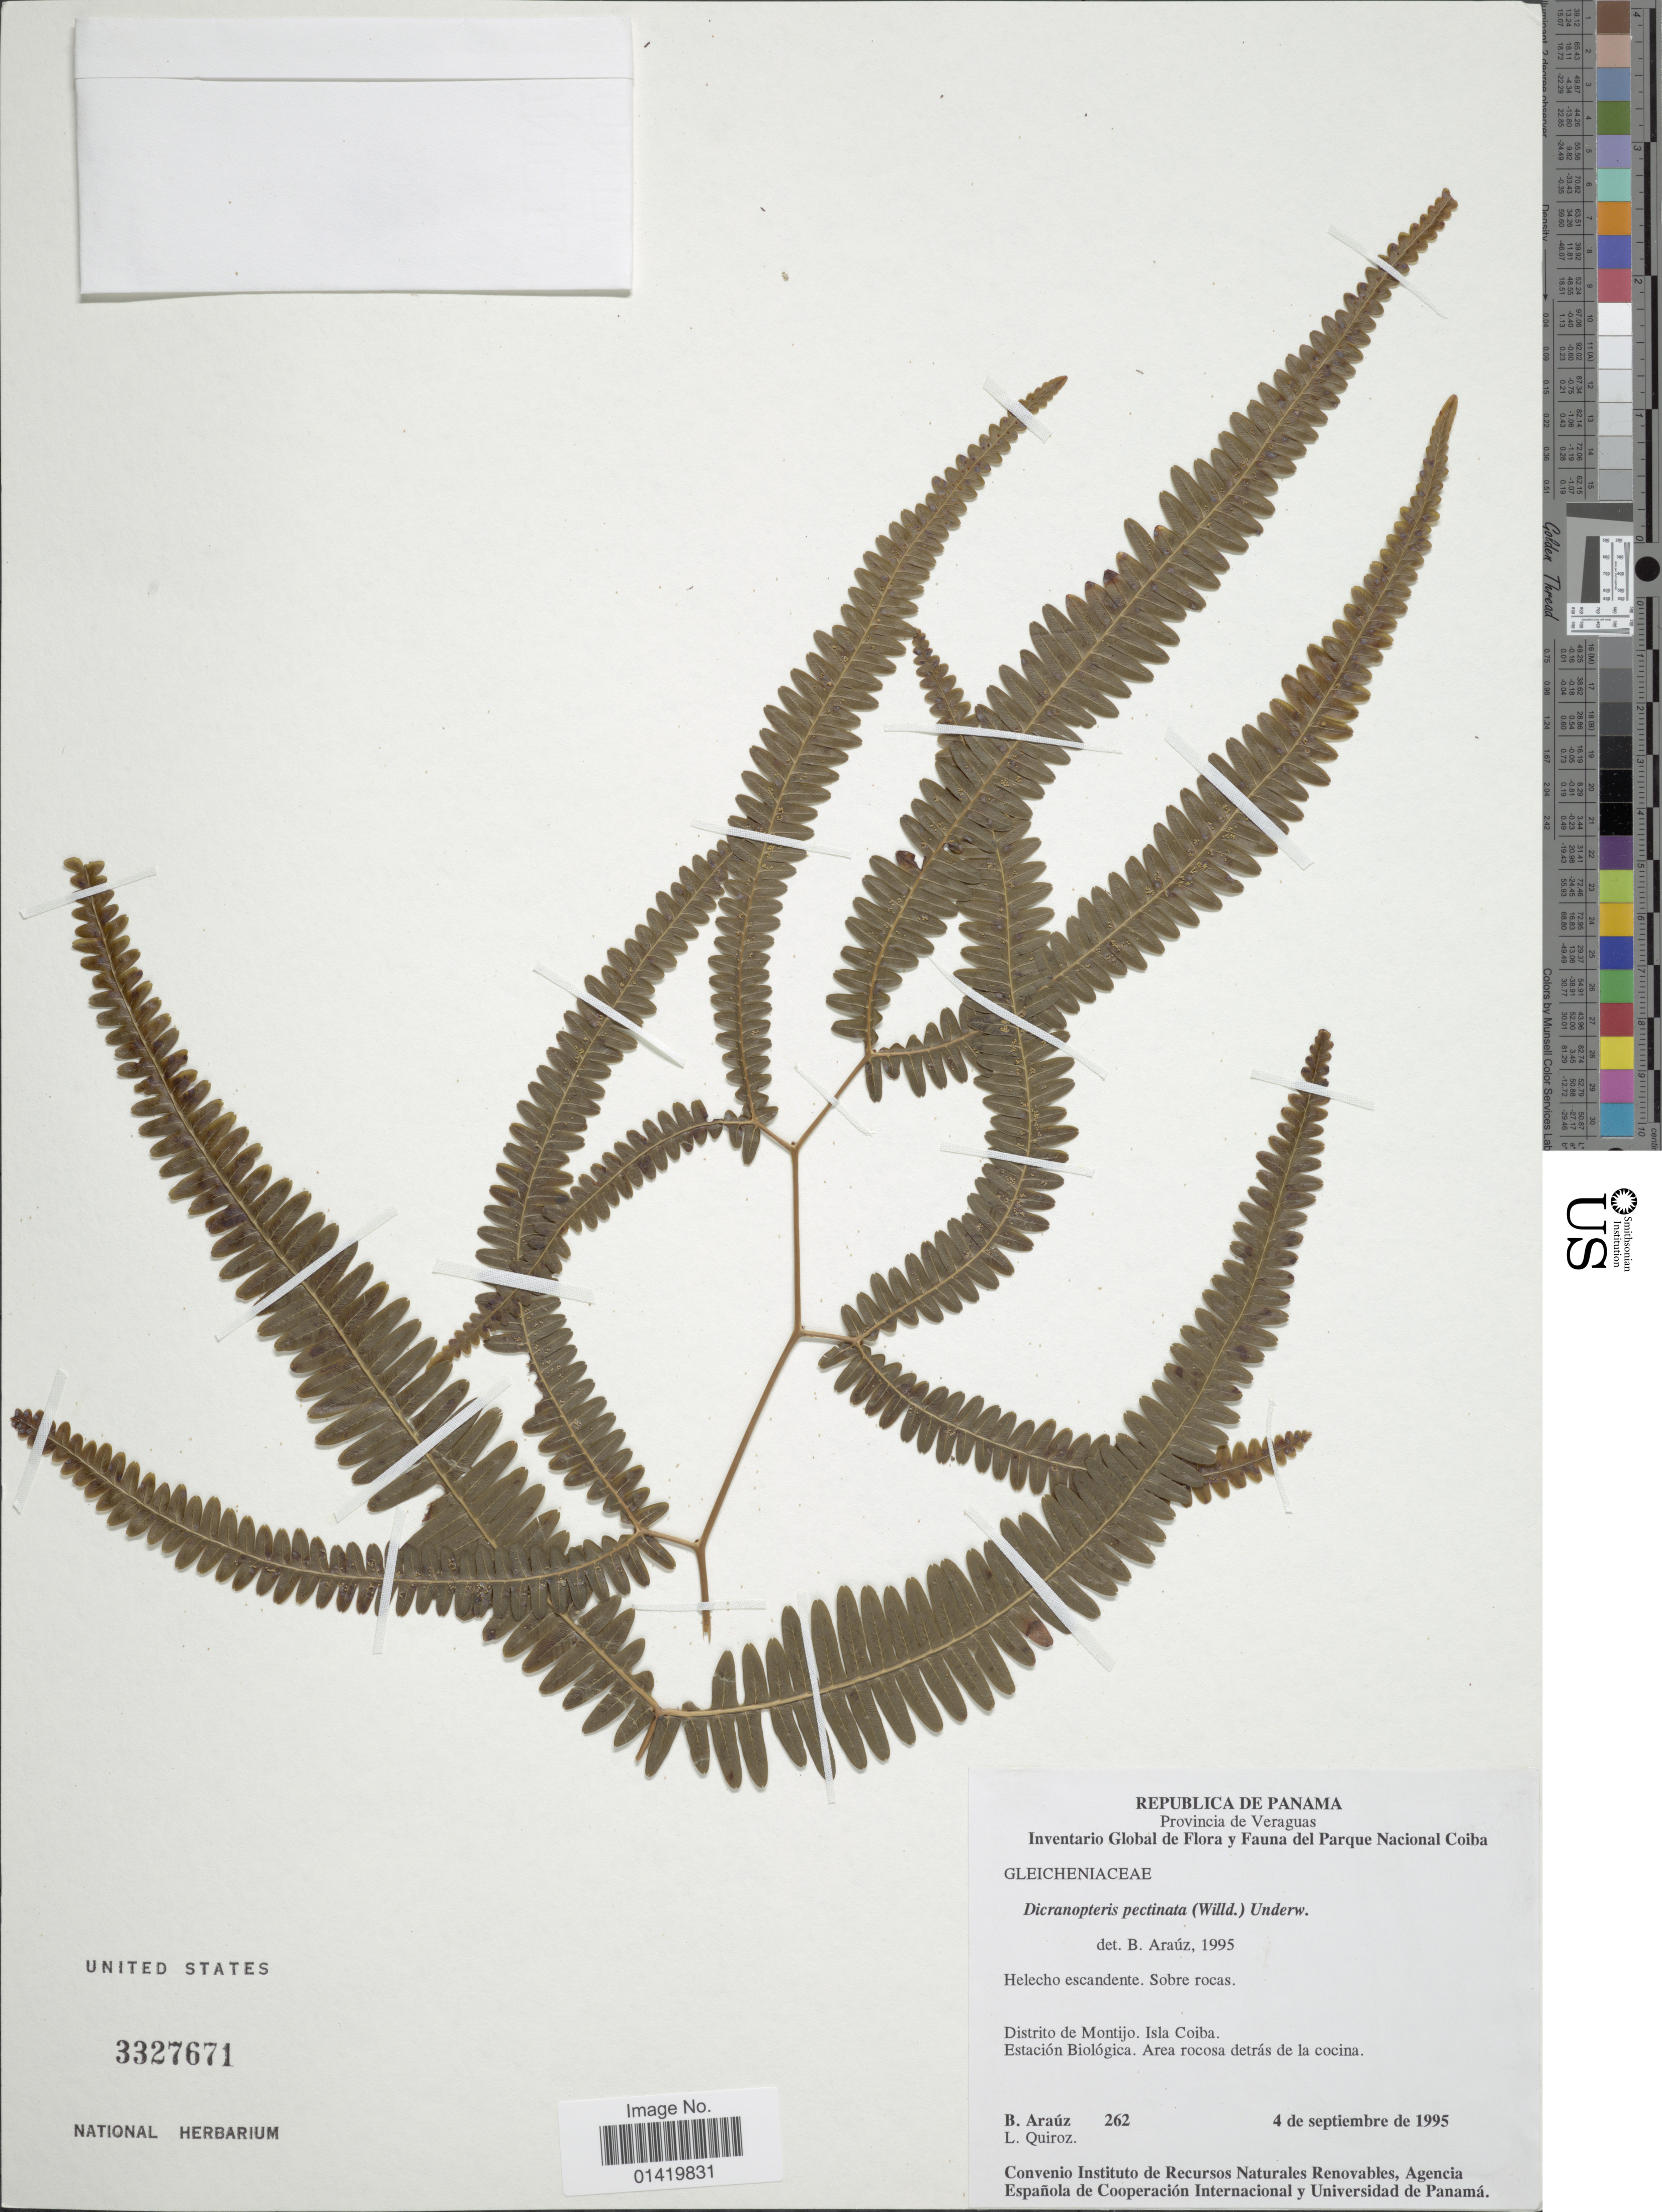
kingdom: Plantae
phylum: Tracheophyta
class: Polypodiopsida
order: Gleicheniales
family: Gleicheniaceae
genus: Gleichenella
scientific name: Gleichenella pectinata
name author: (Willd.) Ching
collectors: B. Araúz & L. Quiroz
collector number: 262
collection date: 1995-09-04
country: Panama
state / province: Veraguas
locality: Distrito de Montijo. Isla Coiba, Estación Biológica. Area rocosa detrás de la cocina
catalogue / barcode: US 3327671